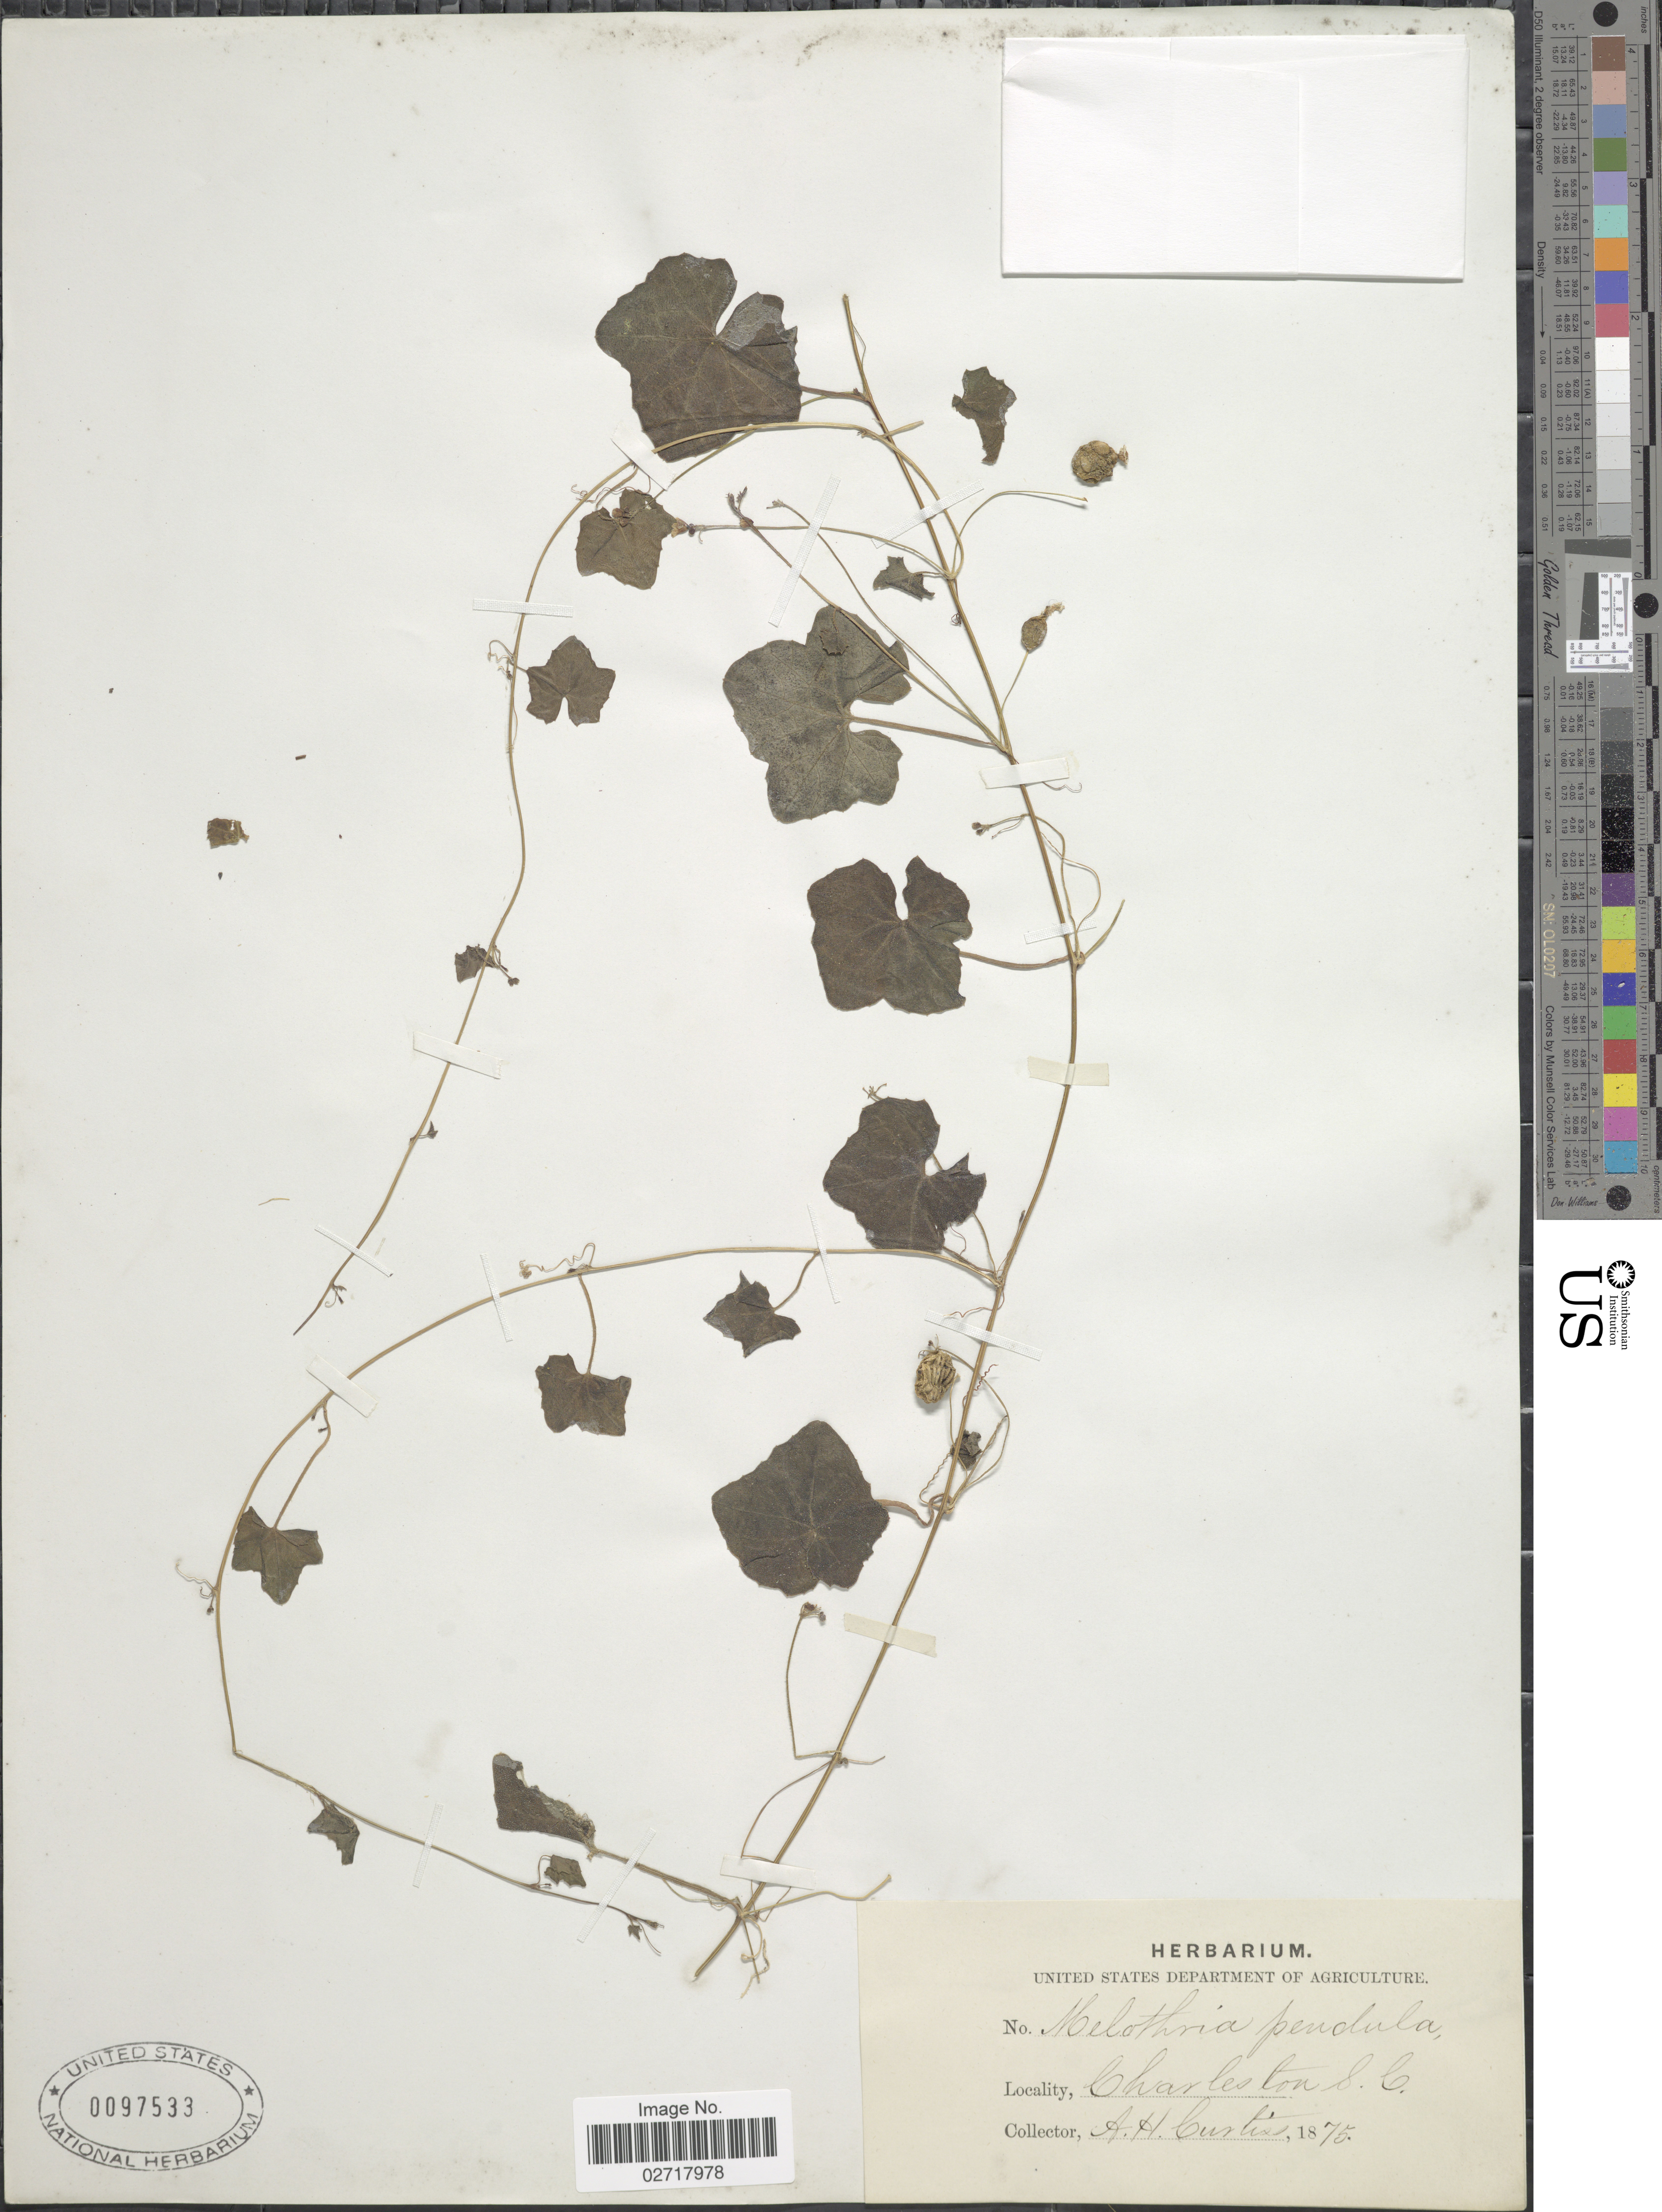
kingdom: Plantae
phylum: Tracheophyta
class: Magnoliopsida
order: Cucurbitales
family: Cucurbitaceae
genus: Melothria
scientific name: Melothria pendula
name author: L.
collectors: A. H. Curtiss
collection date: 1876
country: United States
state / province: South Carolina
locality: Charleston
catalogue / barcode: US 97533